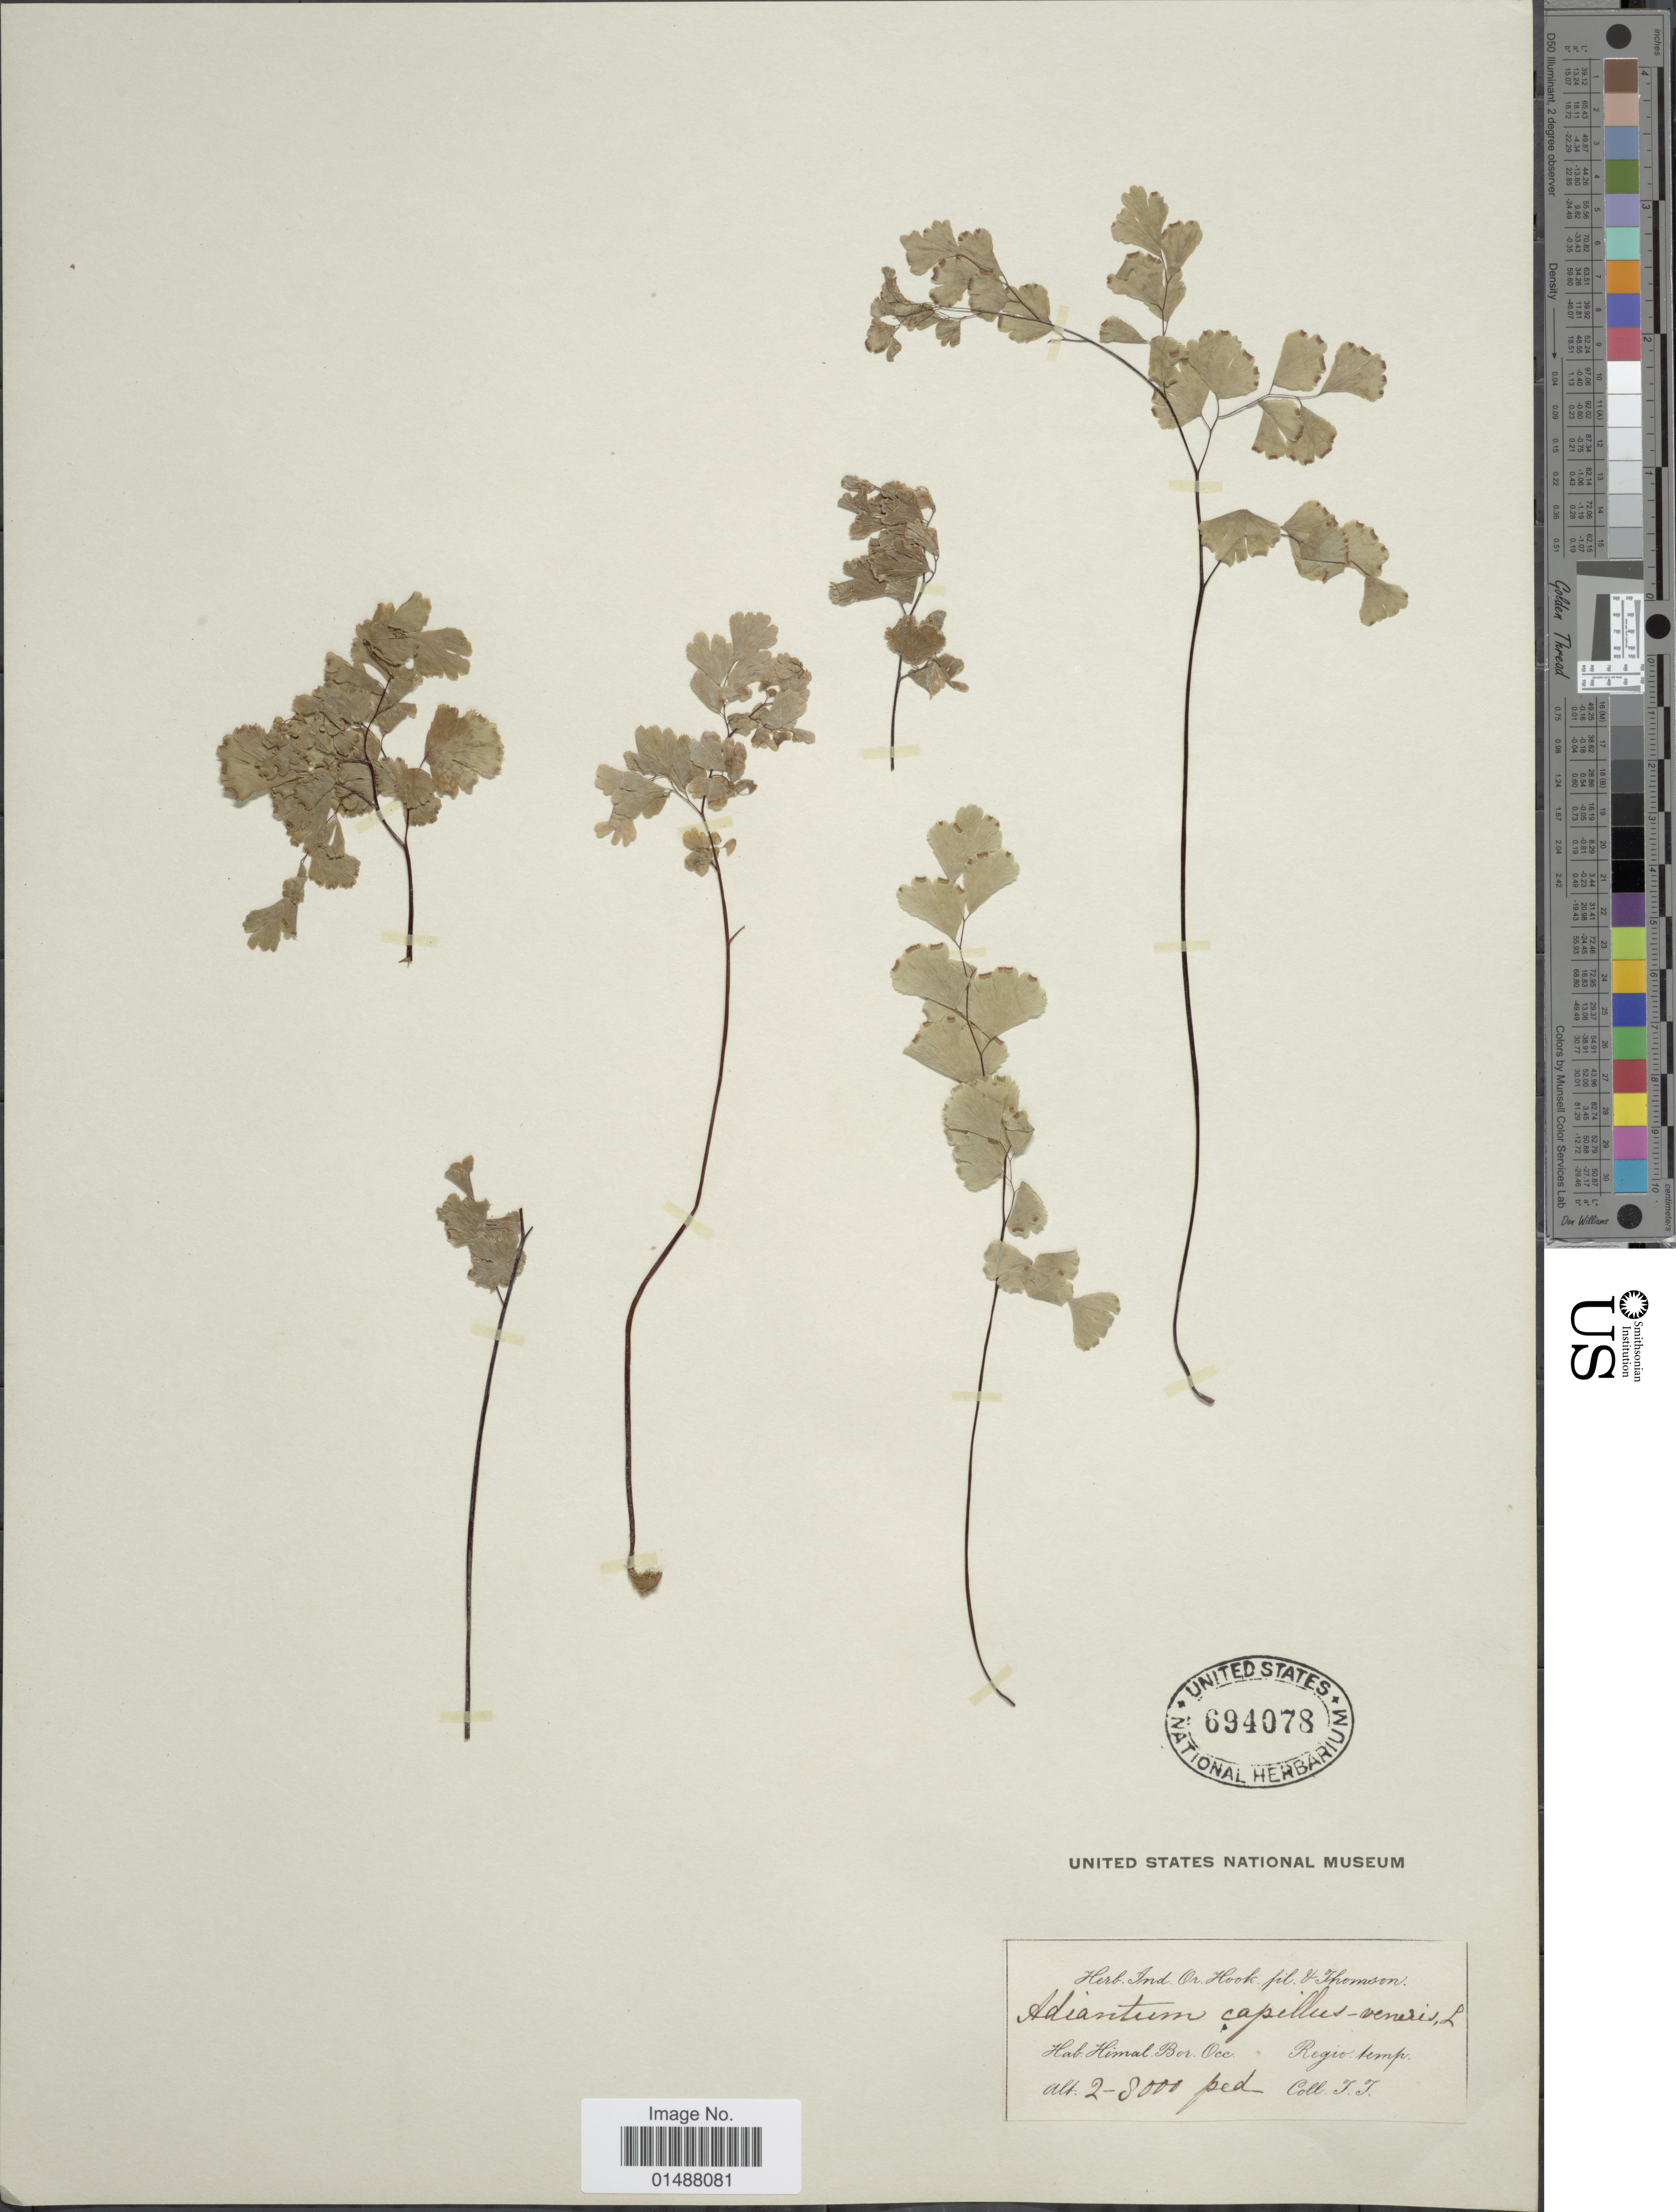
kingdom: Plantae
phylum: Tracheophyta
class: Polypodiopsida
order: Polypodiales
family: Pteridaceae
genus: Adiantum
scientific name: Adiantum capillus-veneris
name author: L.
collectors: T. Thomson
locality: Himal., Bor., Occ., Regio temp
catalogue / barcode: US 694078